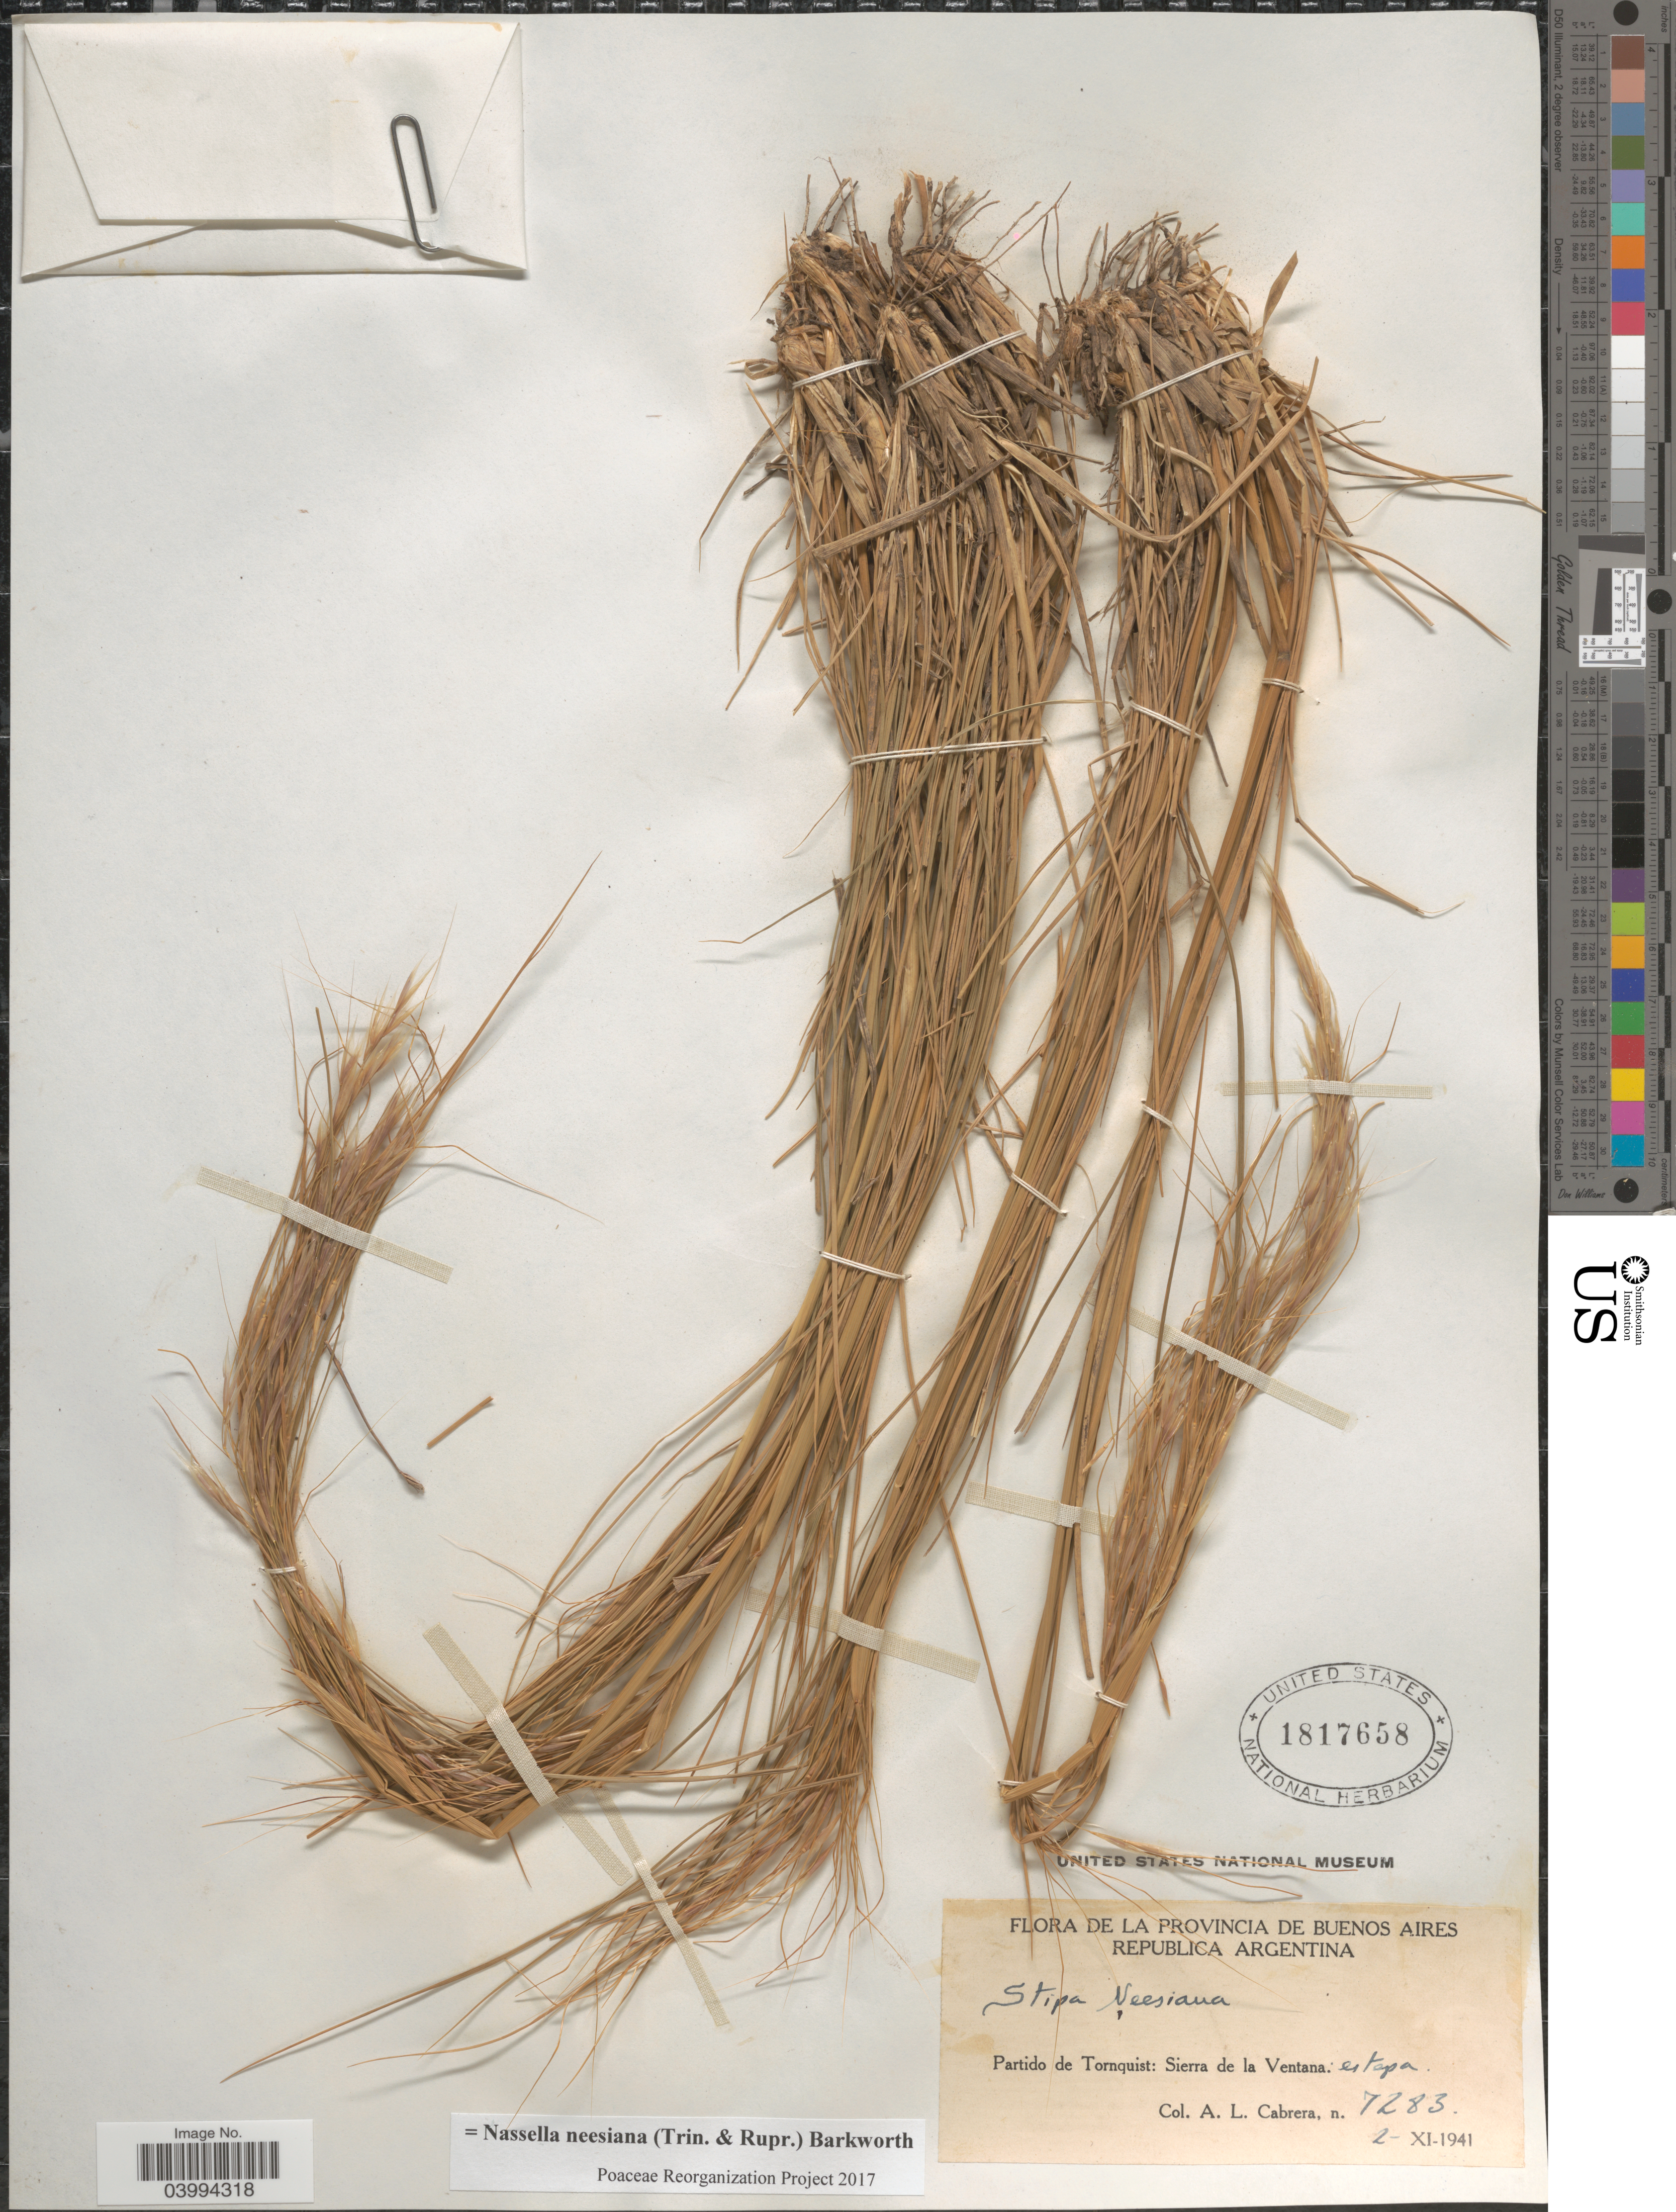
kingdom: Plantae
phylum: Tracheophyta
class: Liliopsida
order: Poales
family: Poaceae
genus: Nassella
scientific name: Nassella neesiana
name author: (Trin. & Rupr.) Barkworth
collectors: A. L. Cabrera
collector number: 7283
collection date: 1941-11-02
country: Argentina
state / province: Buenos Aires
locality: Partido de Tornquist: Sierra de la Ventana: estapa.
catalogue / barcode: US 1817658